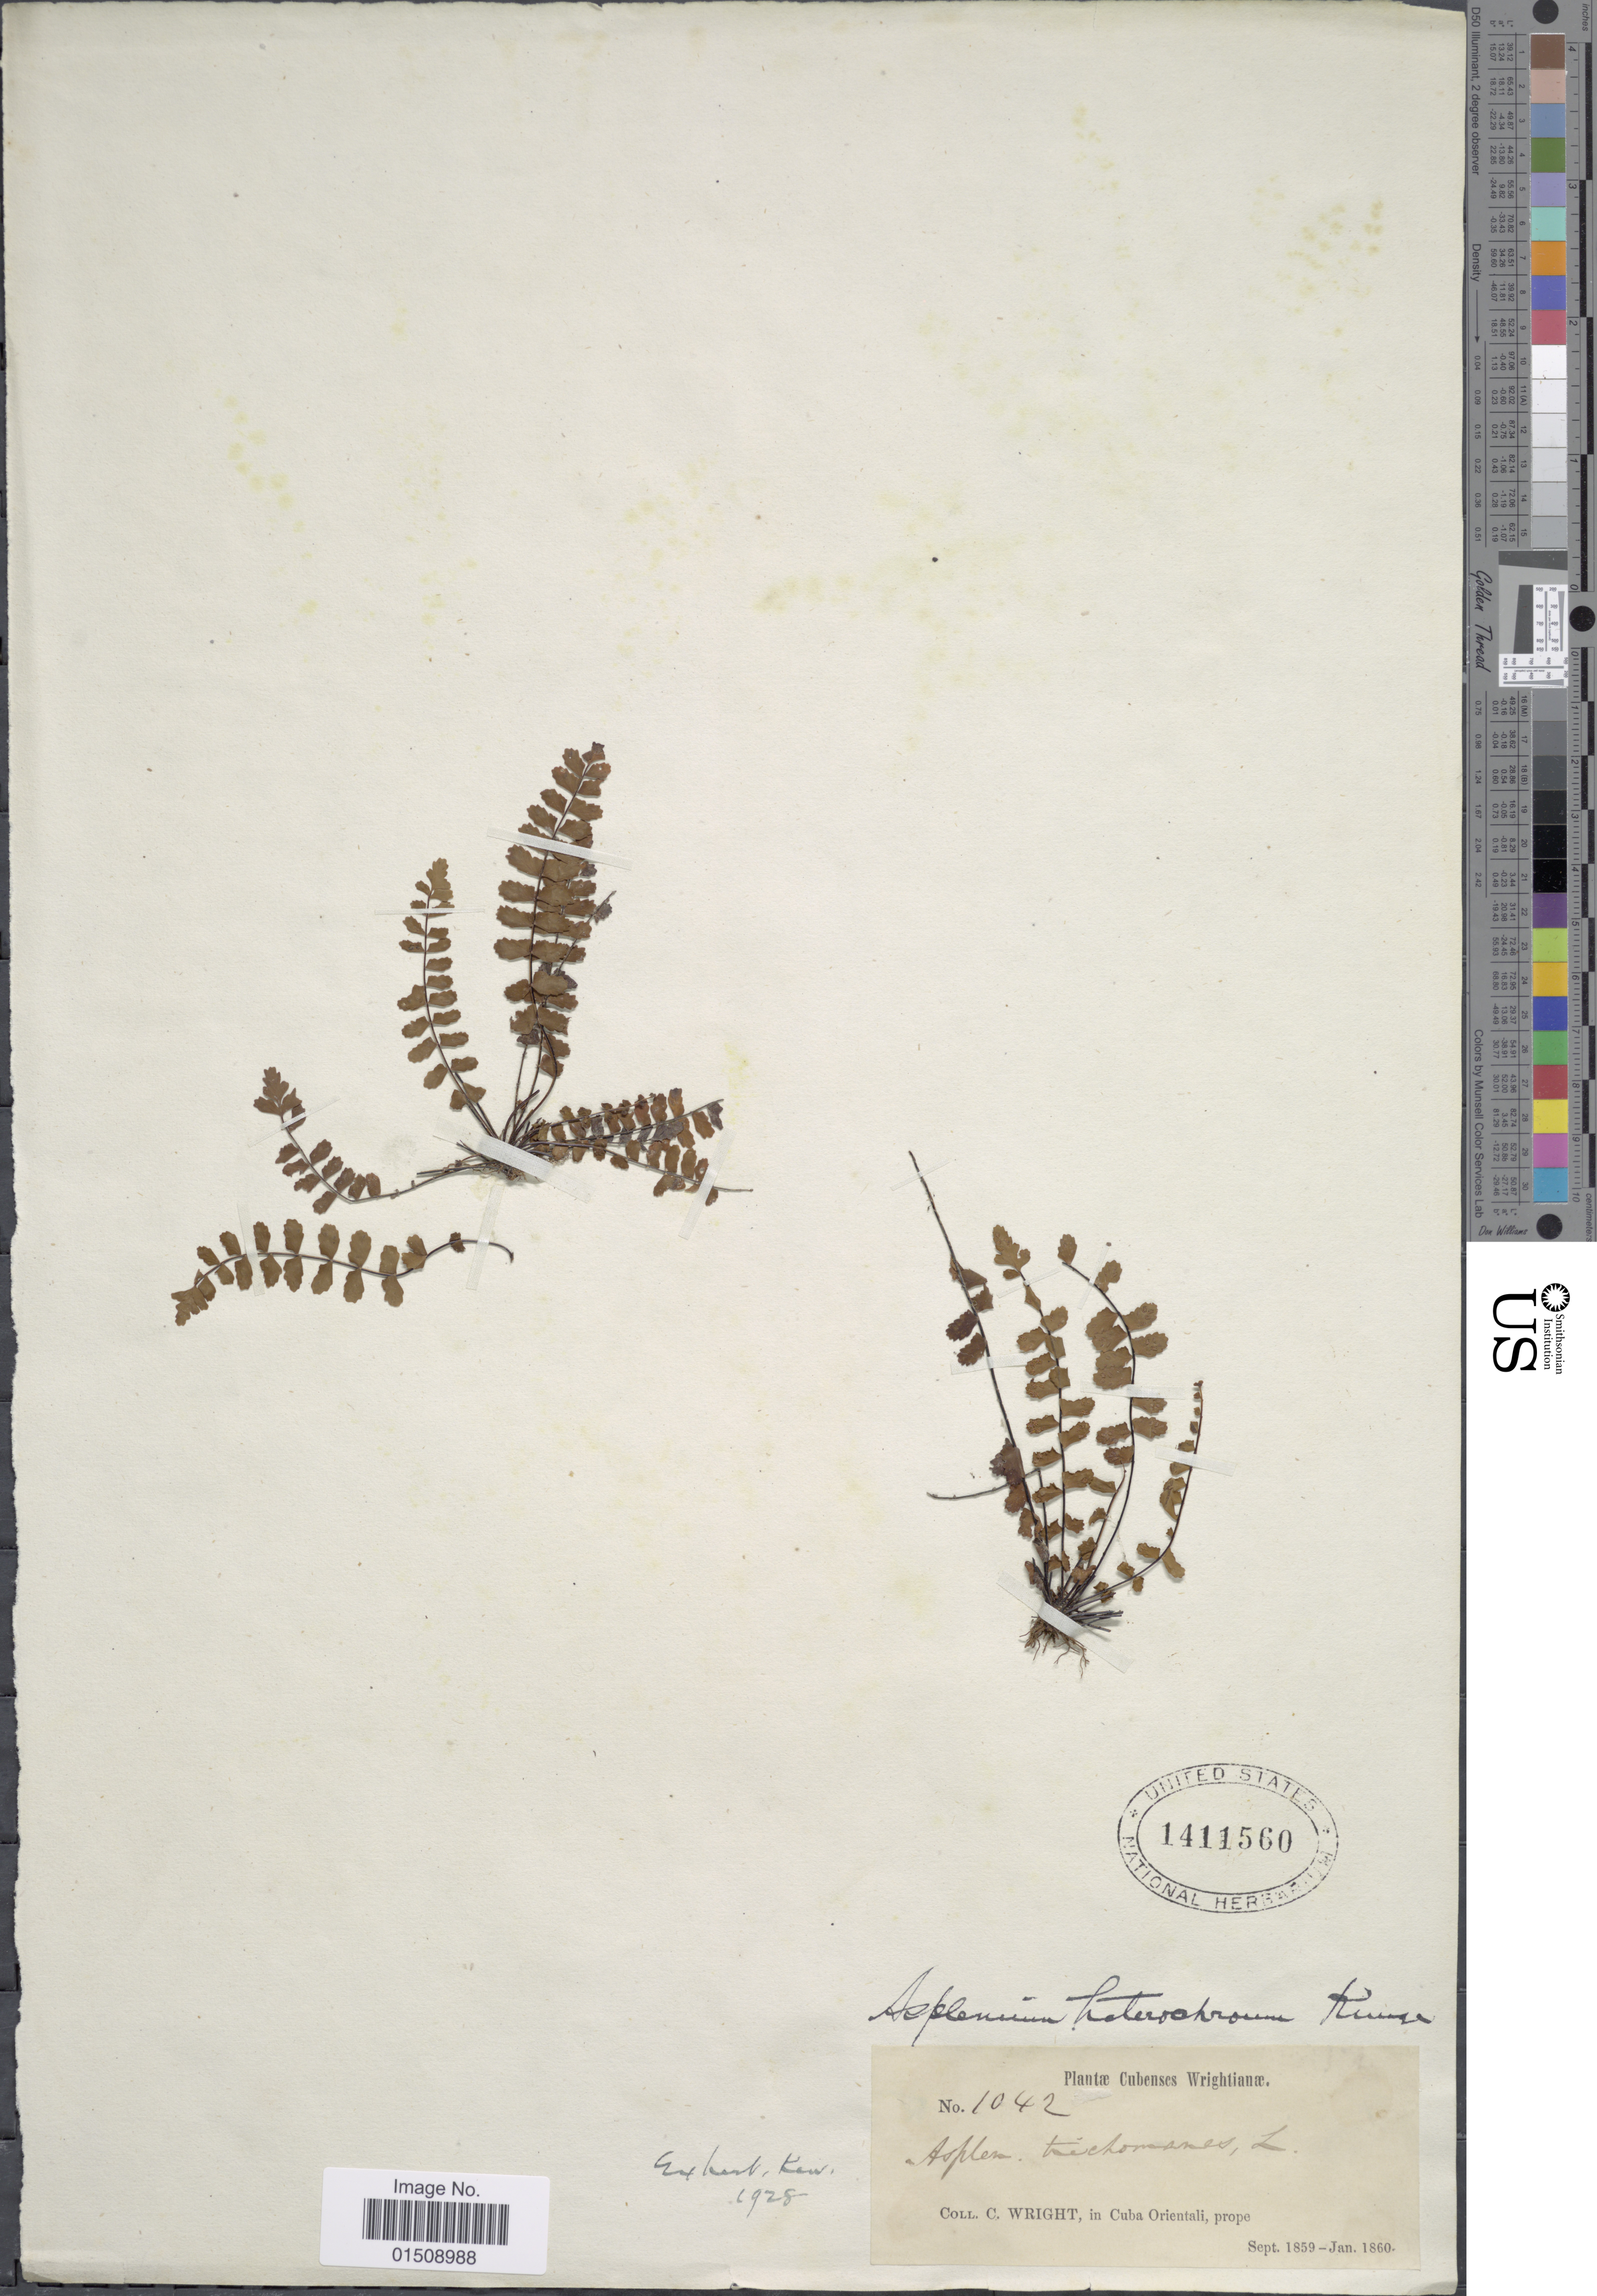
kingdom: Plantae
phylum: Tracheophyta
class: Polypodiopsida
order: Polypodiales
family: Aspleniaceae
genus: Asplenium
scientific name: Asplenium heterochroum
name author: Kunze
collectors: C. Wright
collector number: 1042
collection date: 1859-09/1860-01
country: Cuba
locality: Cubenses, in Cuba Orientali, prope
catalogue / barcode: US 1411560